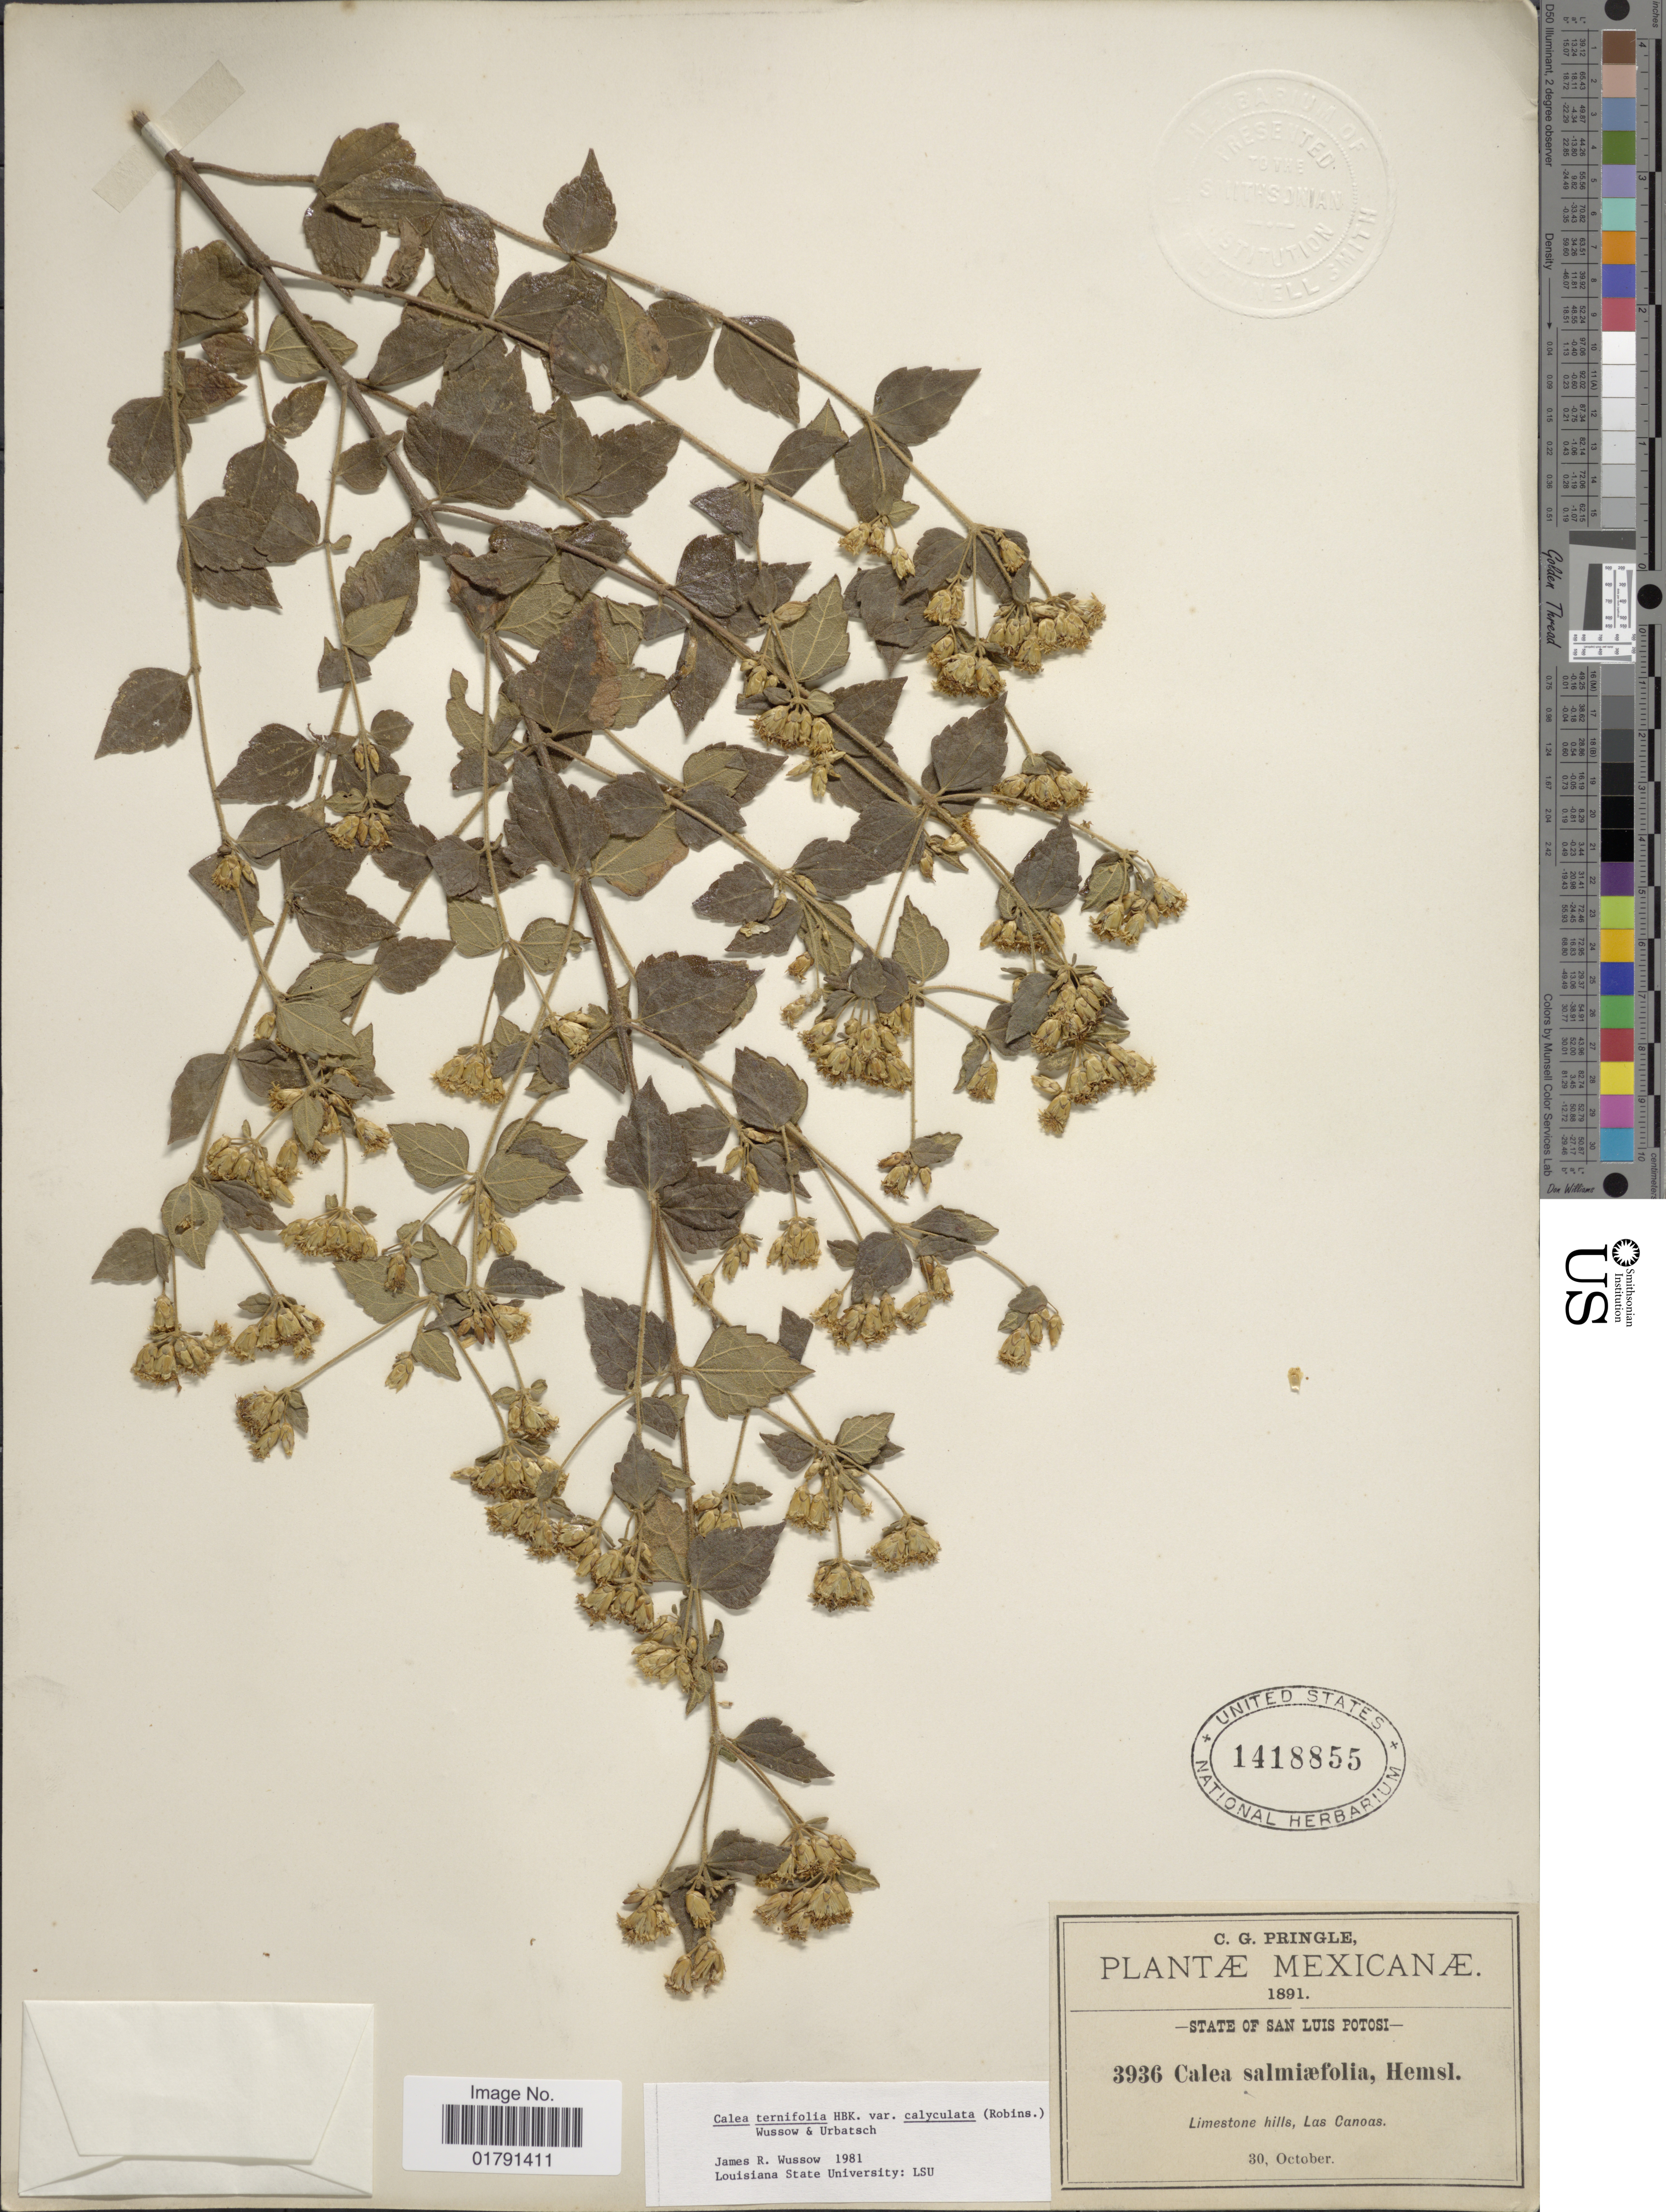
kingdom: Plantae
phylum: Tracheophyta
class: Magnoliopsida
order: Asterales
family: Asteraceae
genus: Calea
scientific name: Calea ternifolia var. calyculata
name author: (B.L. Rob.) Wussow et al.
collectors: C. G. Pringle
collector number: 3936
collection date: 1891-10-30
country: Mexico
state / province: San Luis Potosí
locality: Limestone hills, Las Canoas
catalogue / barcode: US 1418855